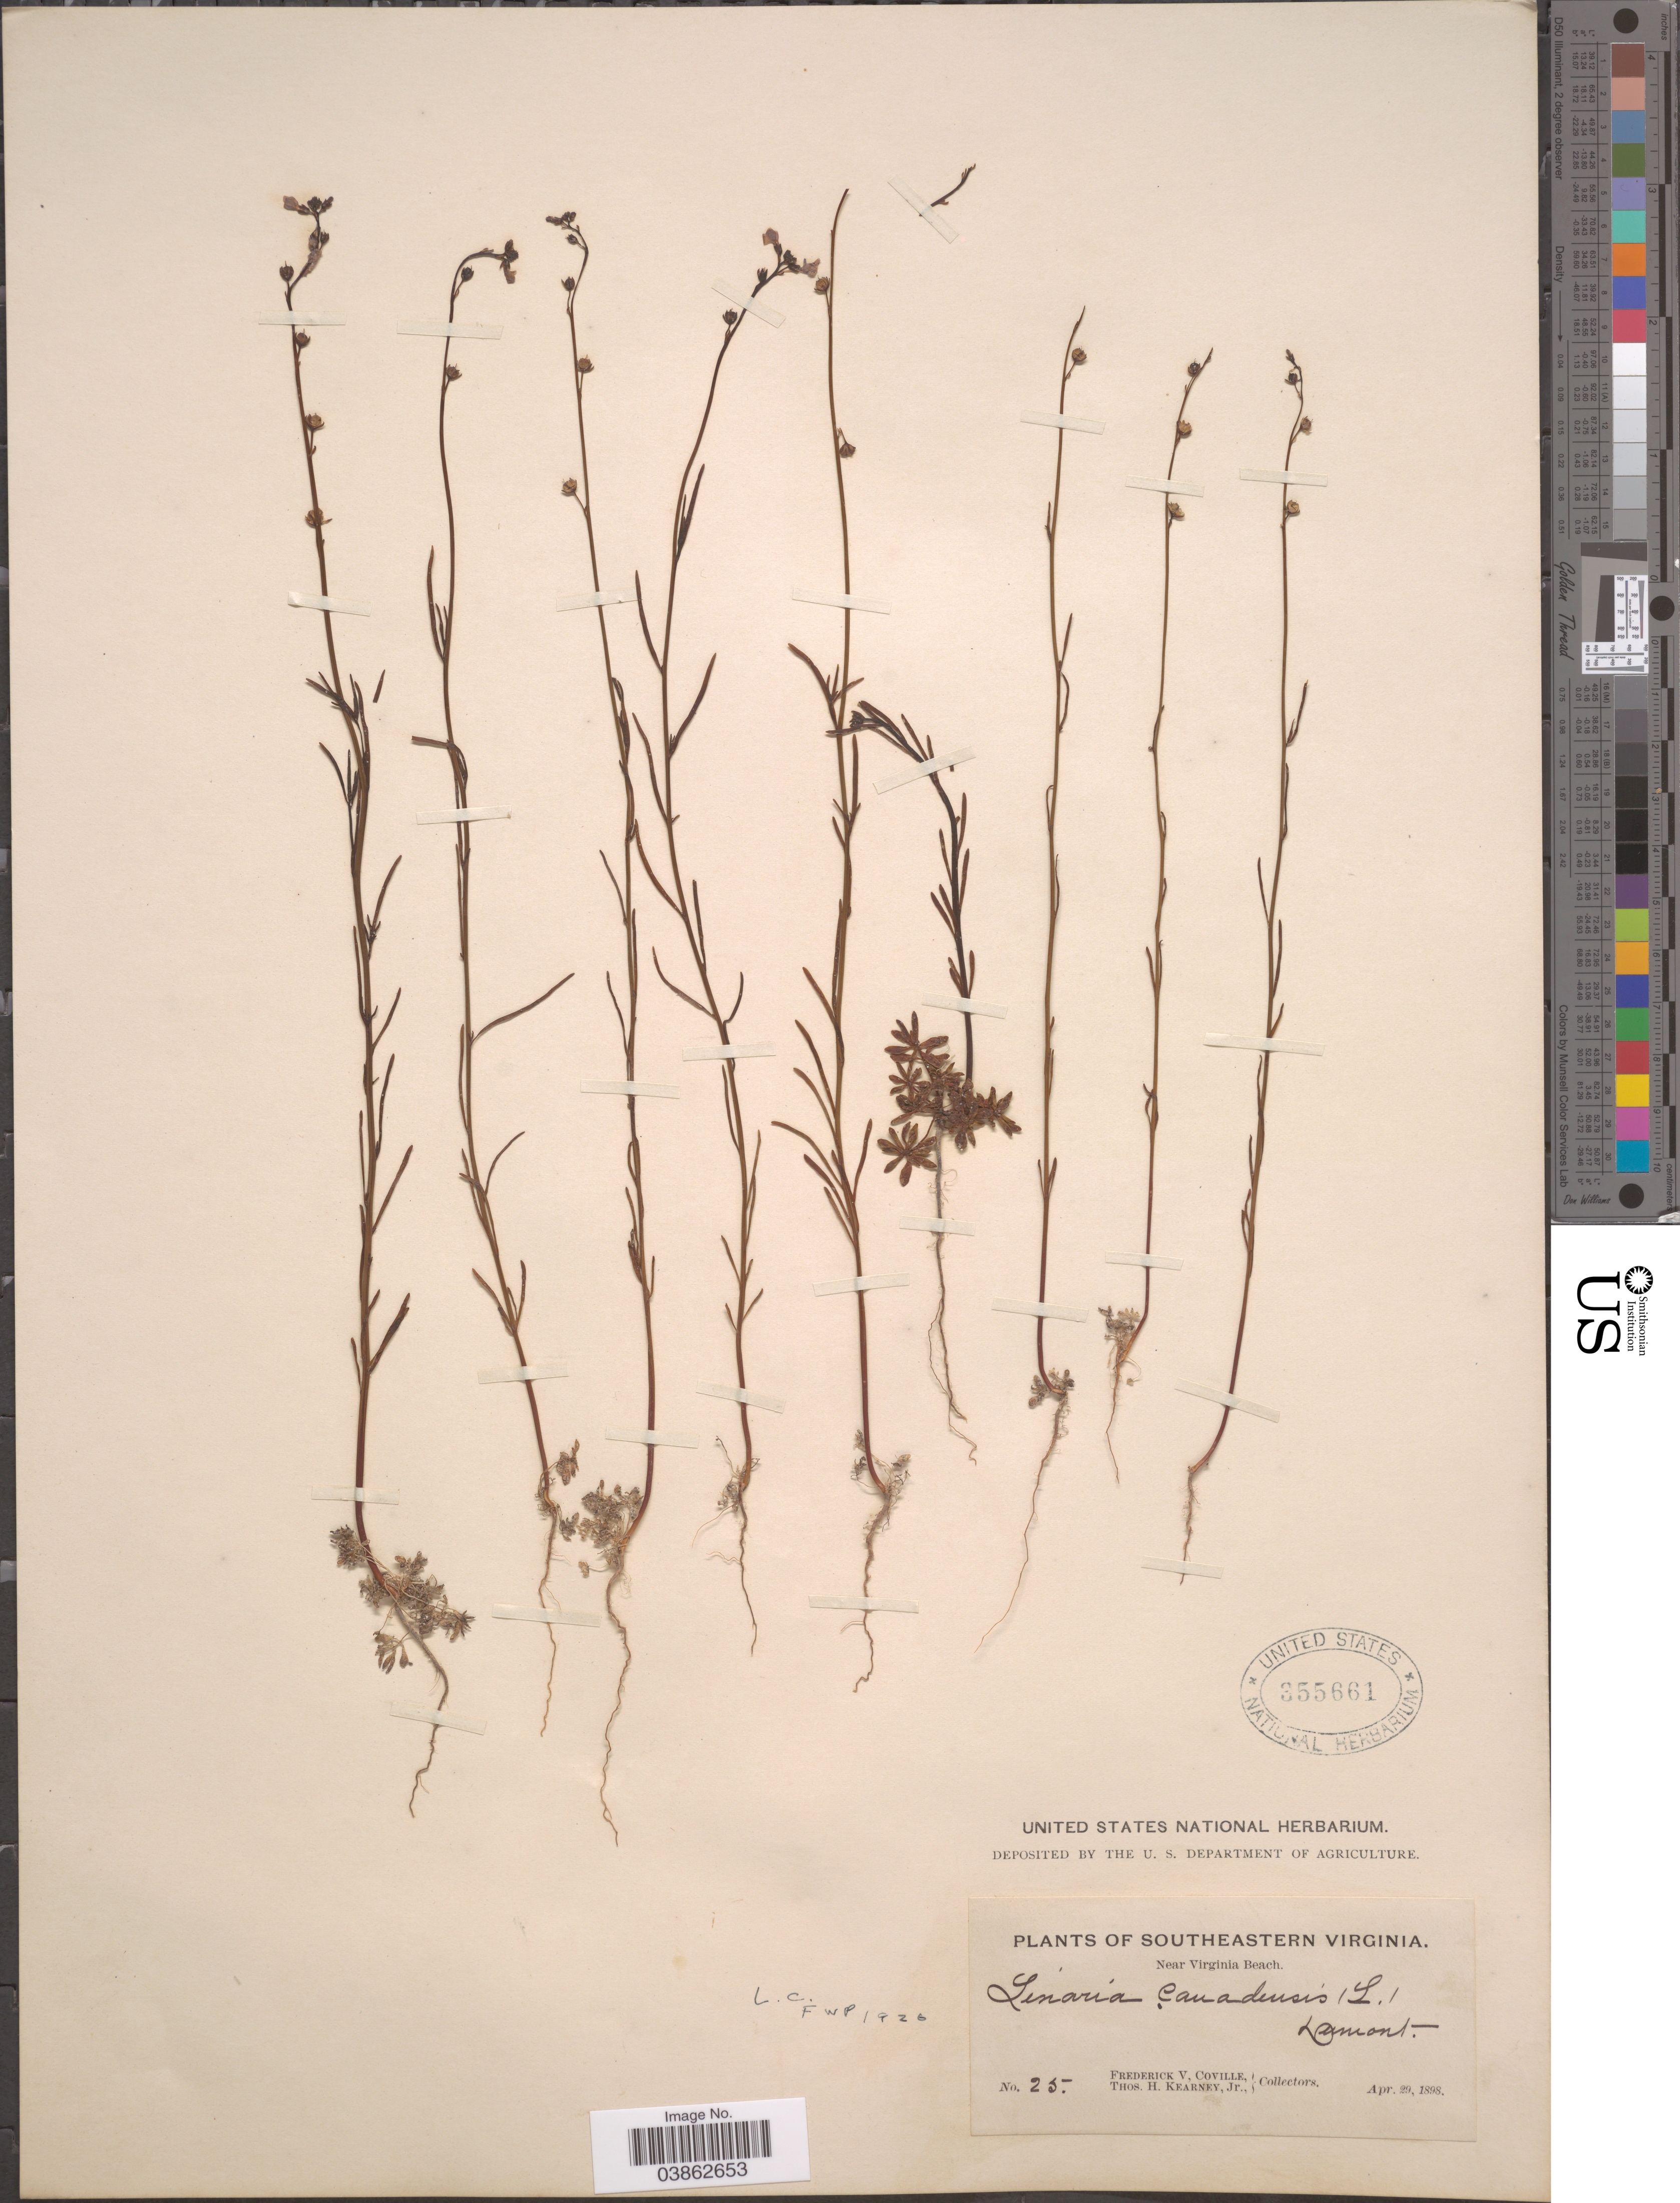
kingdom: Plantae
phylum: Tracheophyta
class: Magnoliopsida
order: Lamiales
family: Plantaginaceae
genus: Linaria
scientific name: Linaria canadensis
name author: (L.) Dum. Cours.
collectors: F. V. Coville & T. H. Kearney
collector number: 25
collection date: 1898-04-29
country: United States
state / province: Virginia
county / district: City of Virginia Beach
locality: Southeastern Virginia. Near Virginia Beach.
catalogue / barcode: US 355661